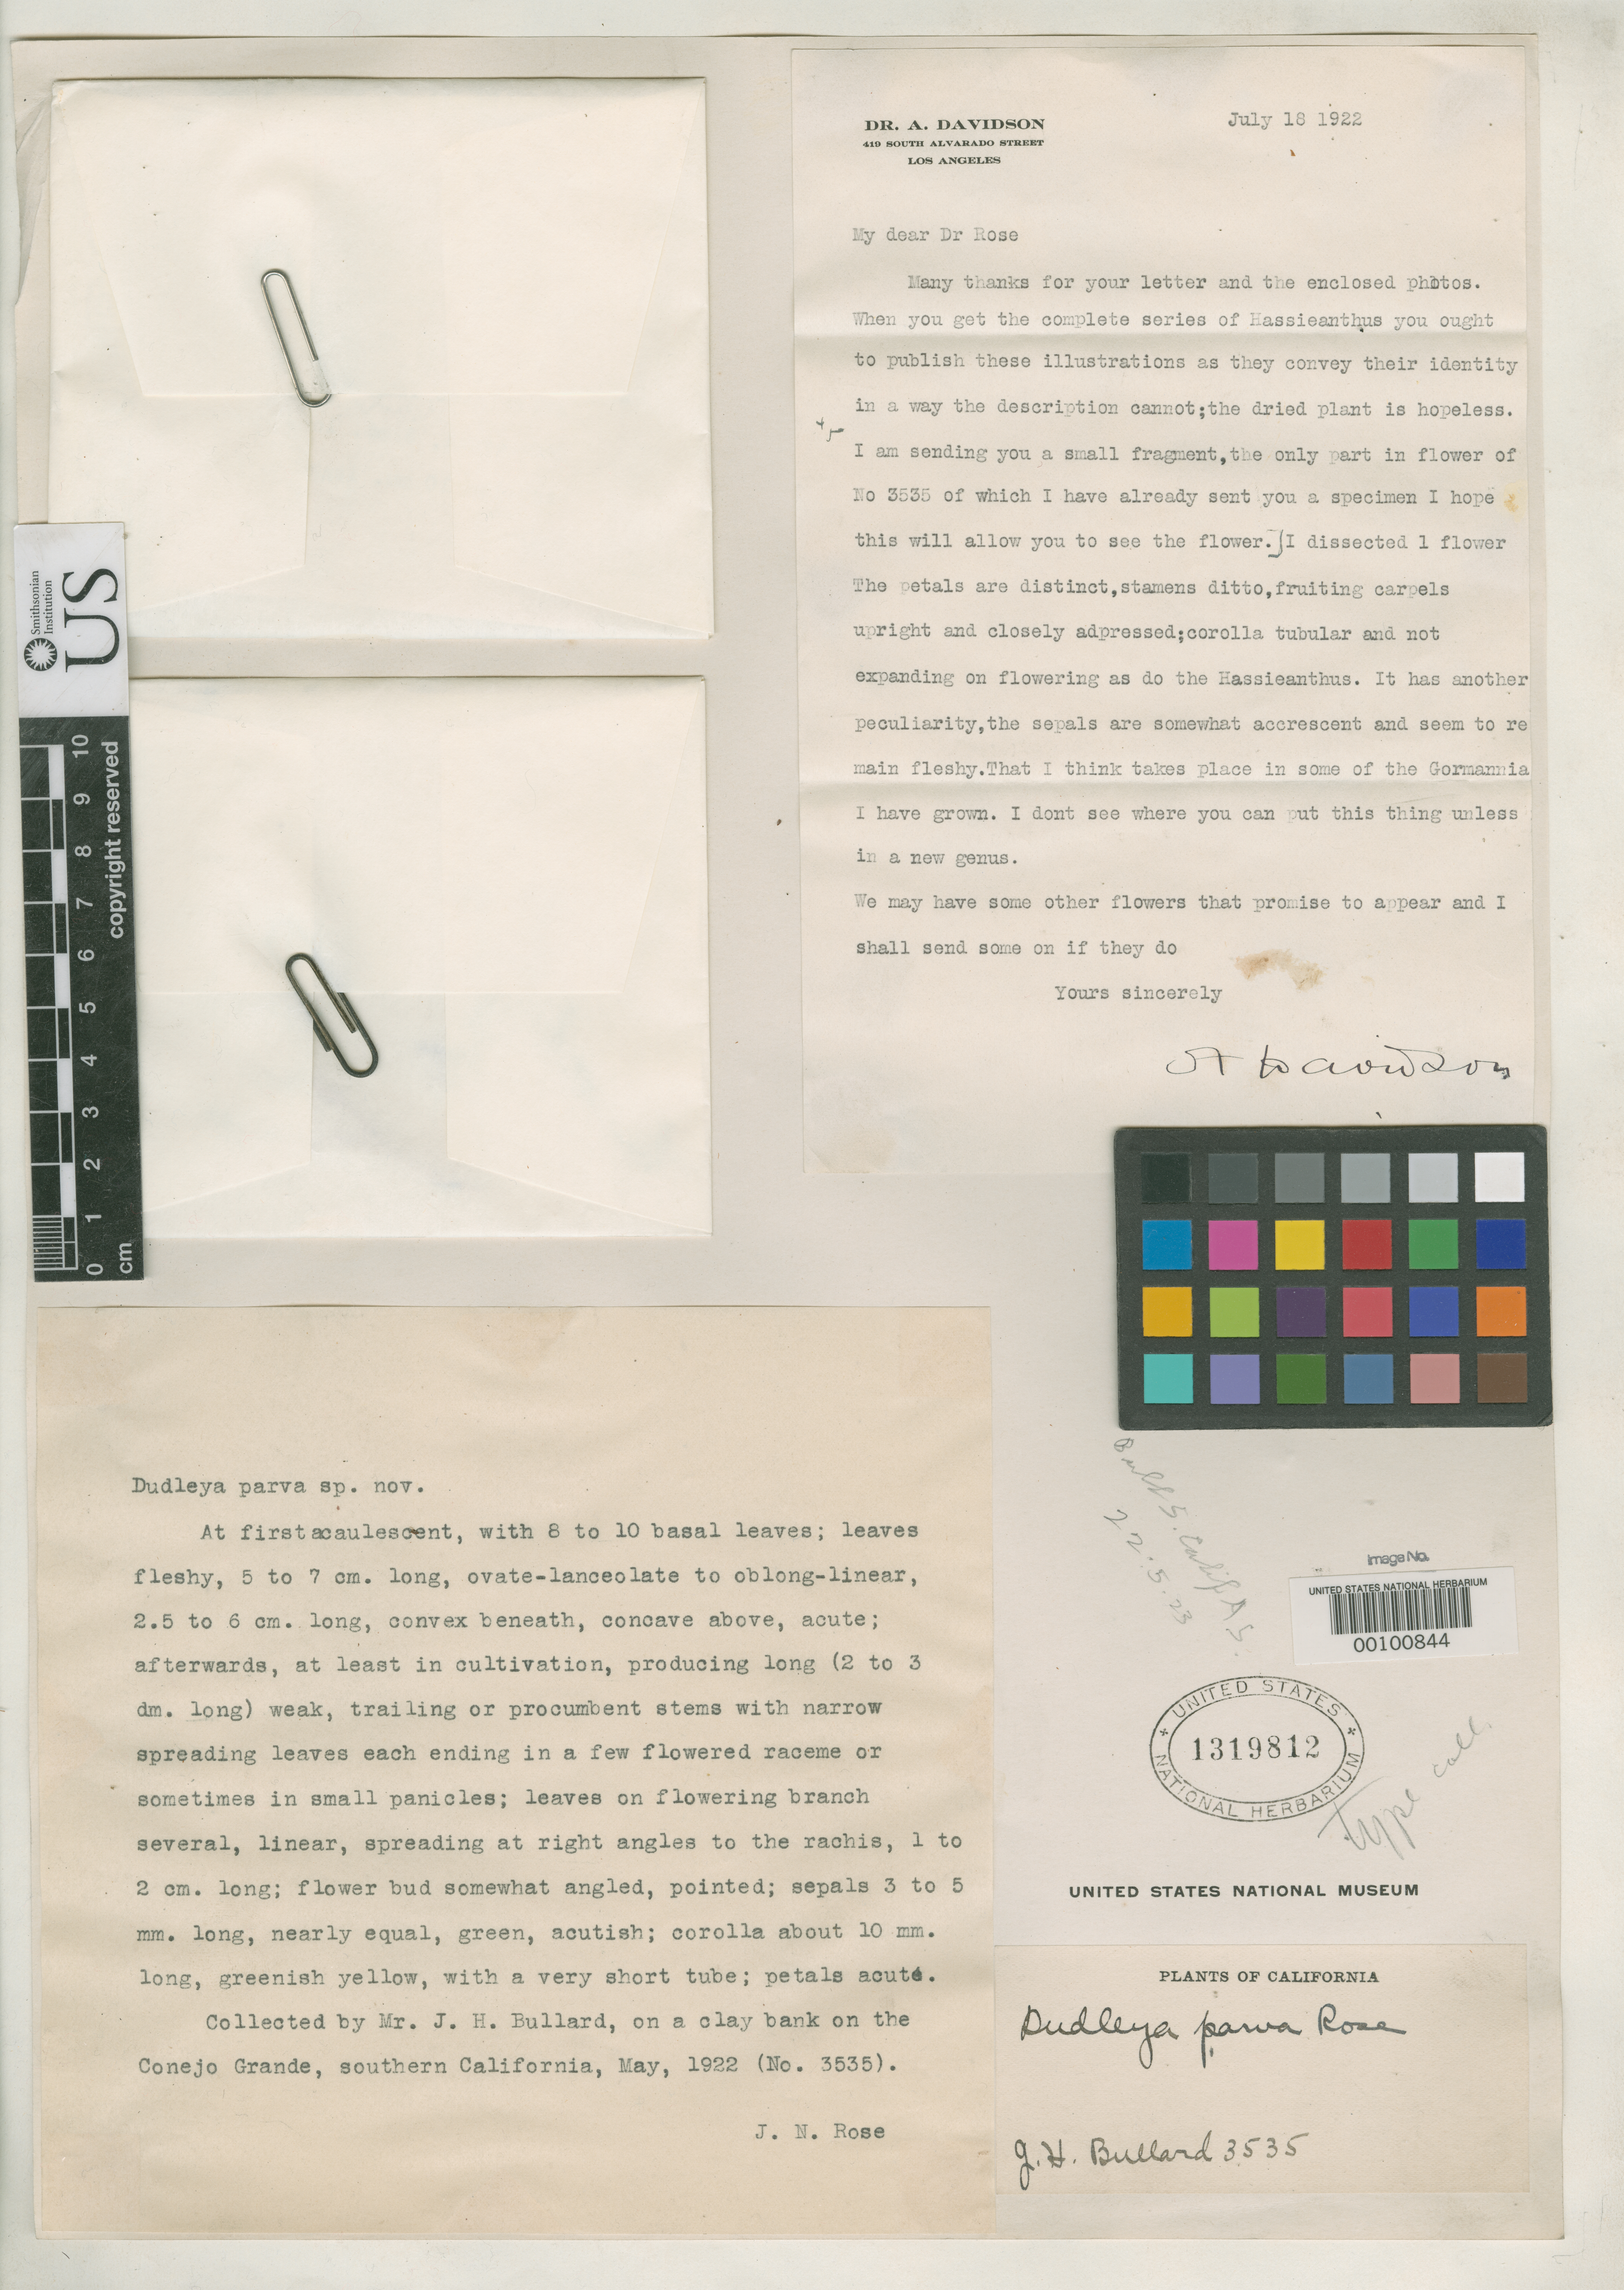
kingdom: Plantae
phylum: Tracheophyta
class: Magnoliopsida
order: Saxifragales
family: Crassulaceae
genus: Dudleya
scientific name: Dudleya parva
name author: Rose & Davidson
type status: Type Collection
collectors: J. Bullard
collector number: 3535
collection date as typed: May 1922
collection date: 1922-05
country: United States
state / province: California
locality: Conejo Grande.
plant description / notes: Type status uncertain, specimen probably made from cultivated plant(s). Location of holotype not indicated, and possibly described from syntypes (including cultivated material).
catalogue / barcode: US 1319812